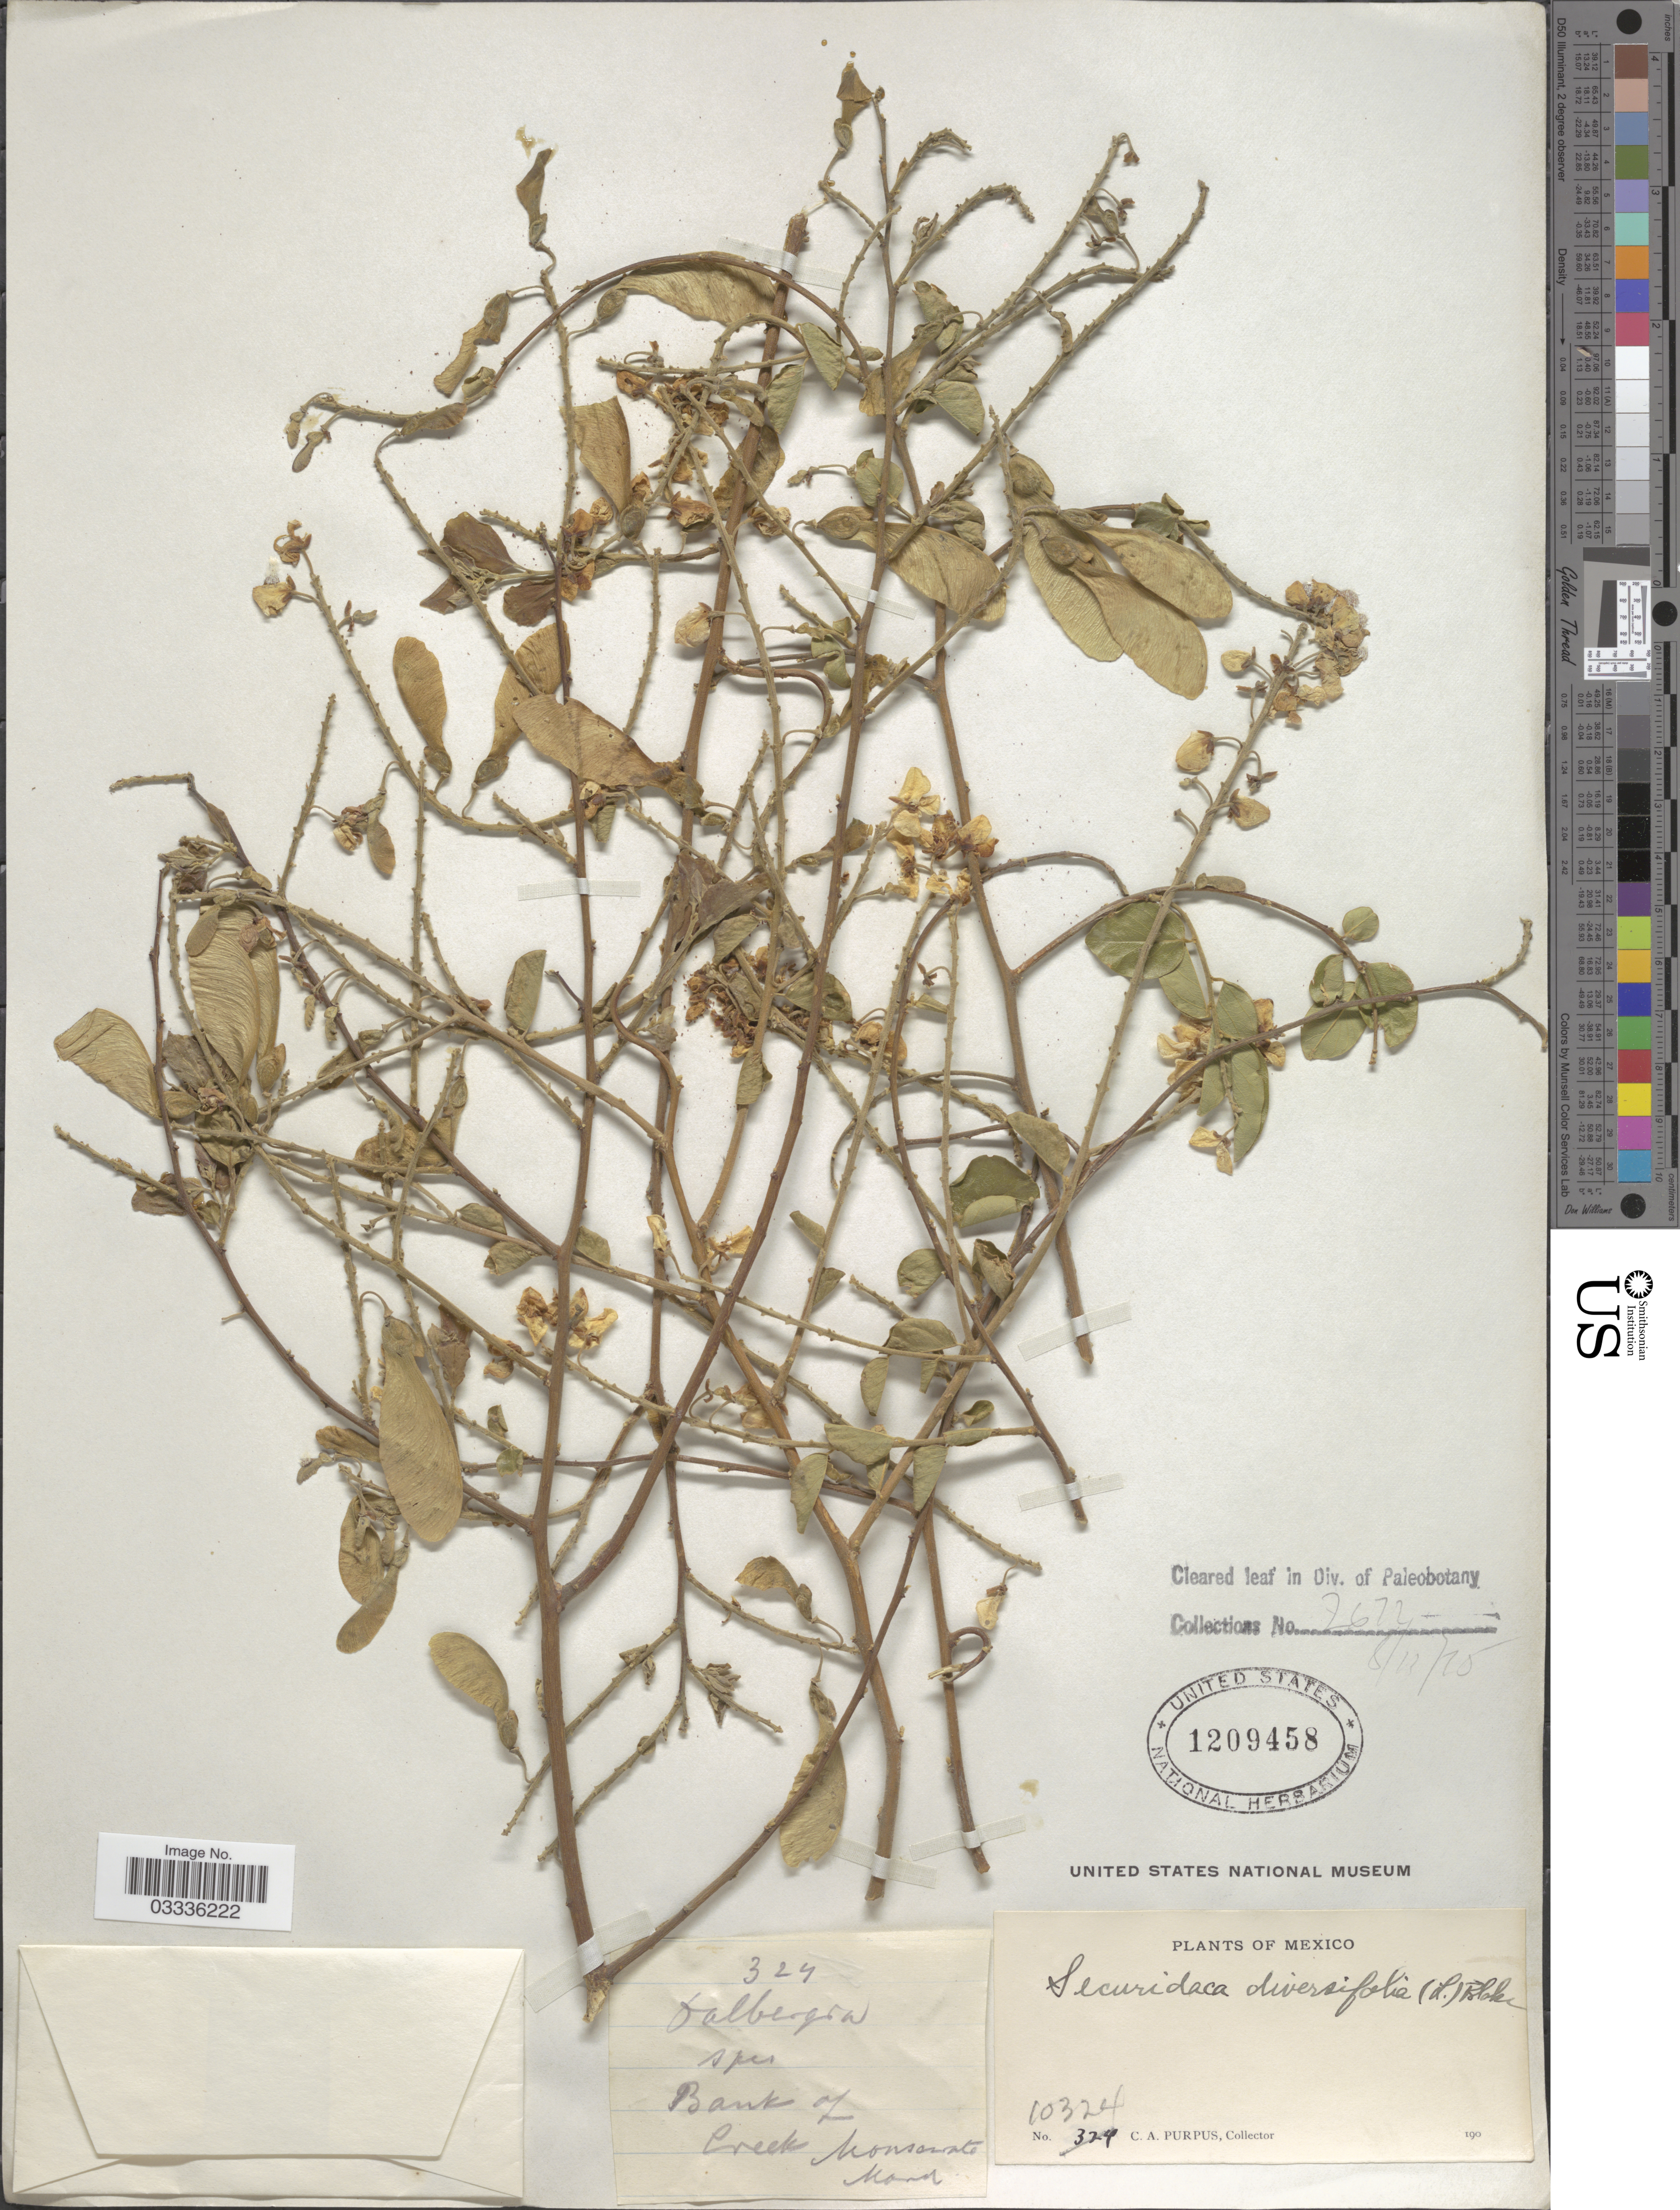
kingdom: Plantae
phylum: Tracheophyta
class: Magnoliopsida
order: Fabales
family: Polygalaceae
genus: Securidaca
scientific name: Securidaca diversifolia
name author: (L.) S.F. Blake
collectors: C. A. Purpus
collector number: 10324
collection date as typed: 190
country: Mexico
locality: Bank of Creek, Monserrate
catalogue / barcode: US 1209458